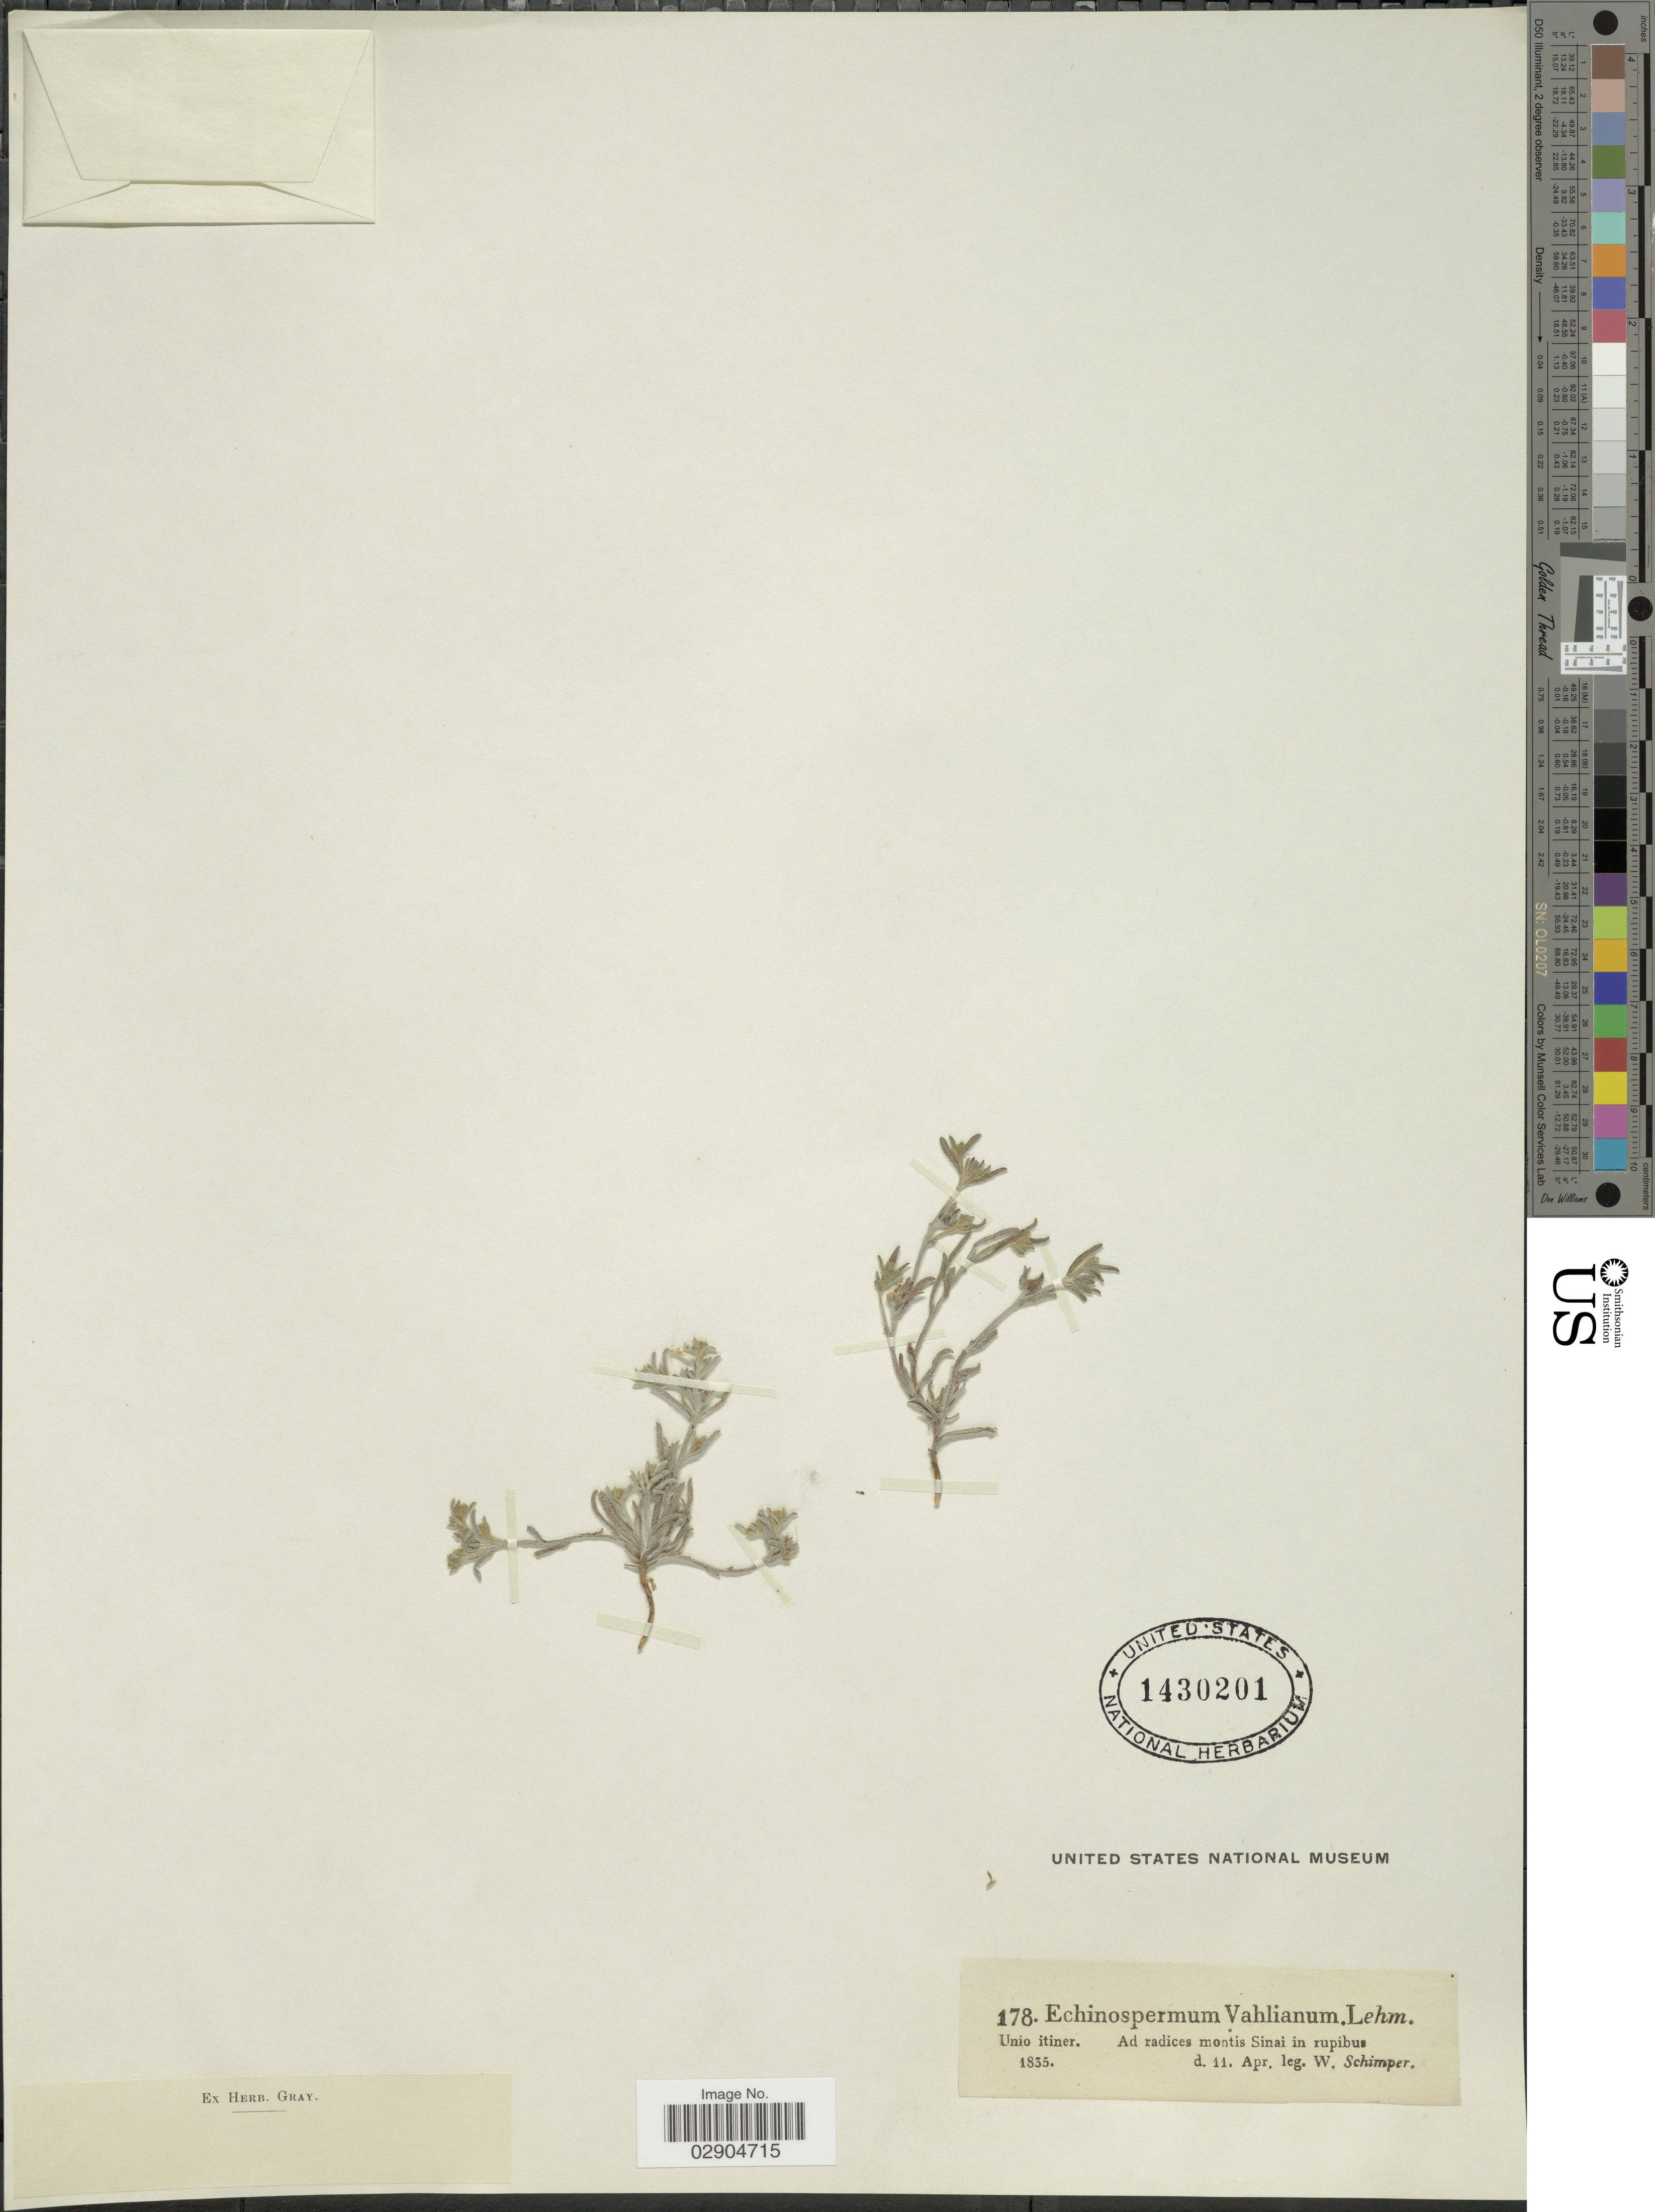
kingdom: Plantae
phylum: Tracheophyta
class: Magnoliopsida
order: Boraginales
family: Boraginaceae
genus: Lappula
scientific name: Lappula vahliana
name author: Nabelek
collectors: W. Schimper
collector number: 178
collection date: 1835-04-11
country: Egypt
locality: Ad radices montis Sinai in rupibus.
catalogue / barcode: US 1430201